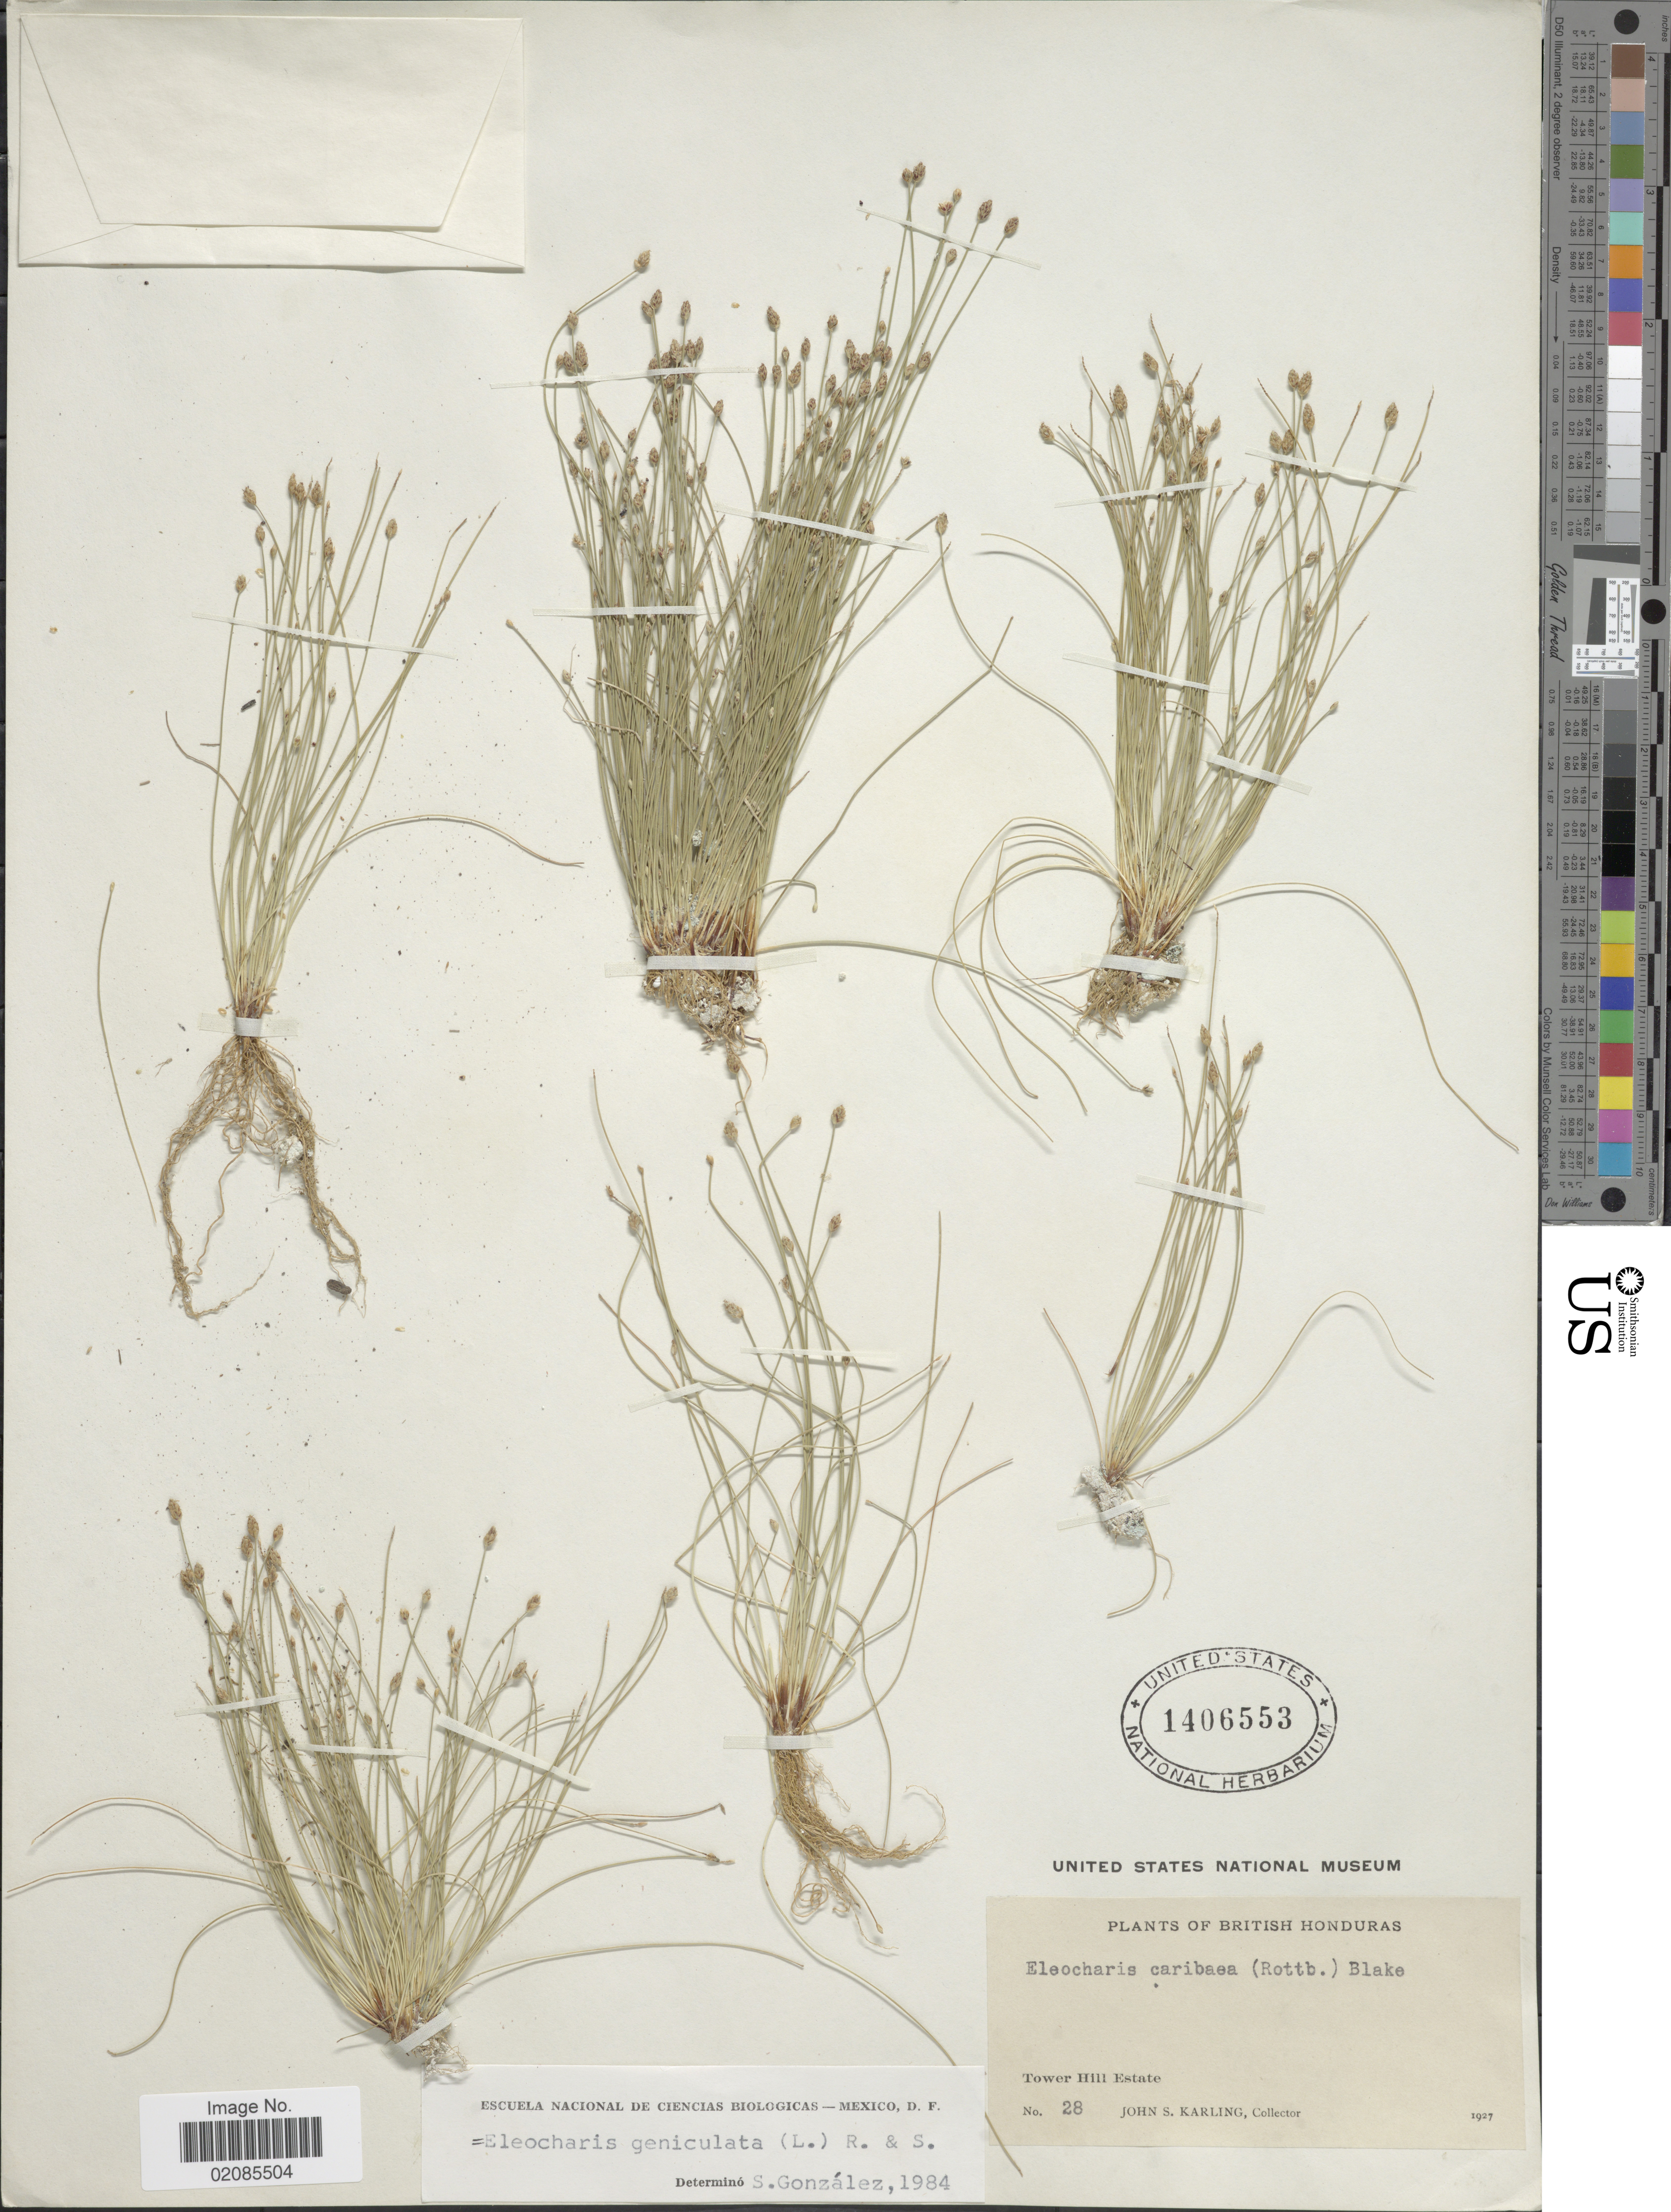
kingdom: Plantae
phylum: Tracheophyta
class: Liliopsida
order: Poales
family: Cyperaceae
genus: Eleocharis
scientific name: Eleocharis geniculata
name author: (L.) Roem. & Schult.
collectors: J. Karling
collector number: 28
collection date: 1927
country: Belize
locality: British Honduras, Tower Hill Estate.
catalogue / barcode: US 1406553